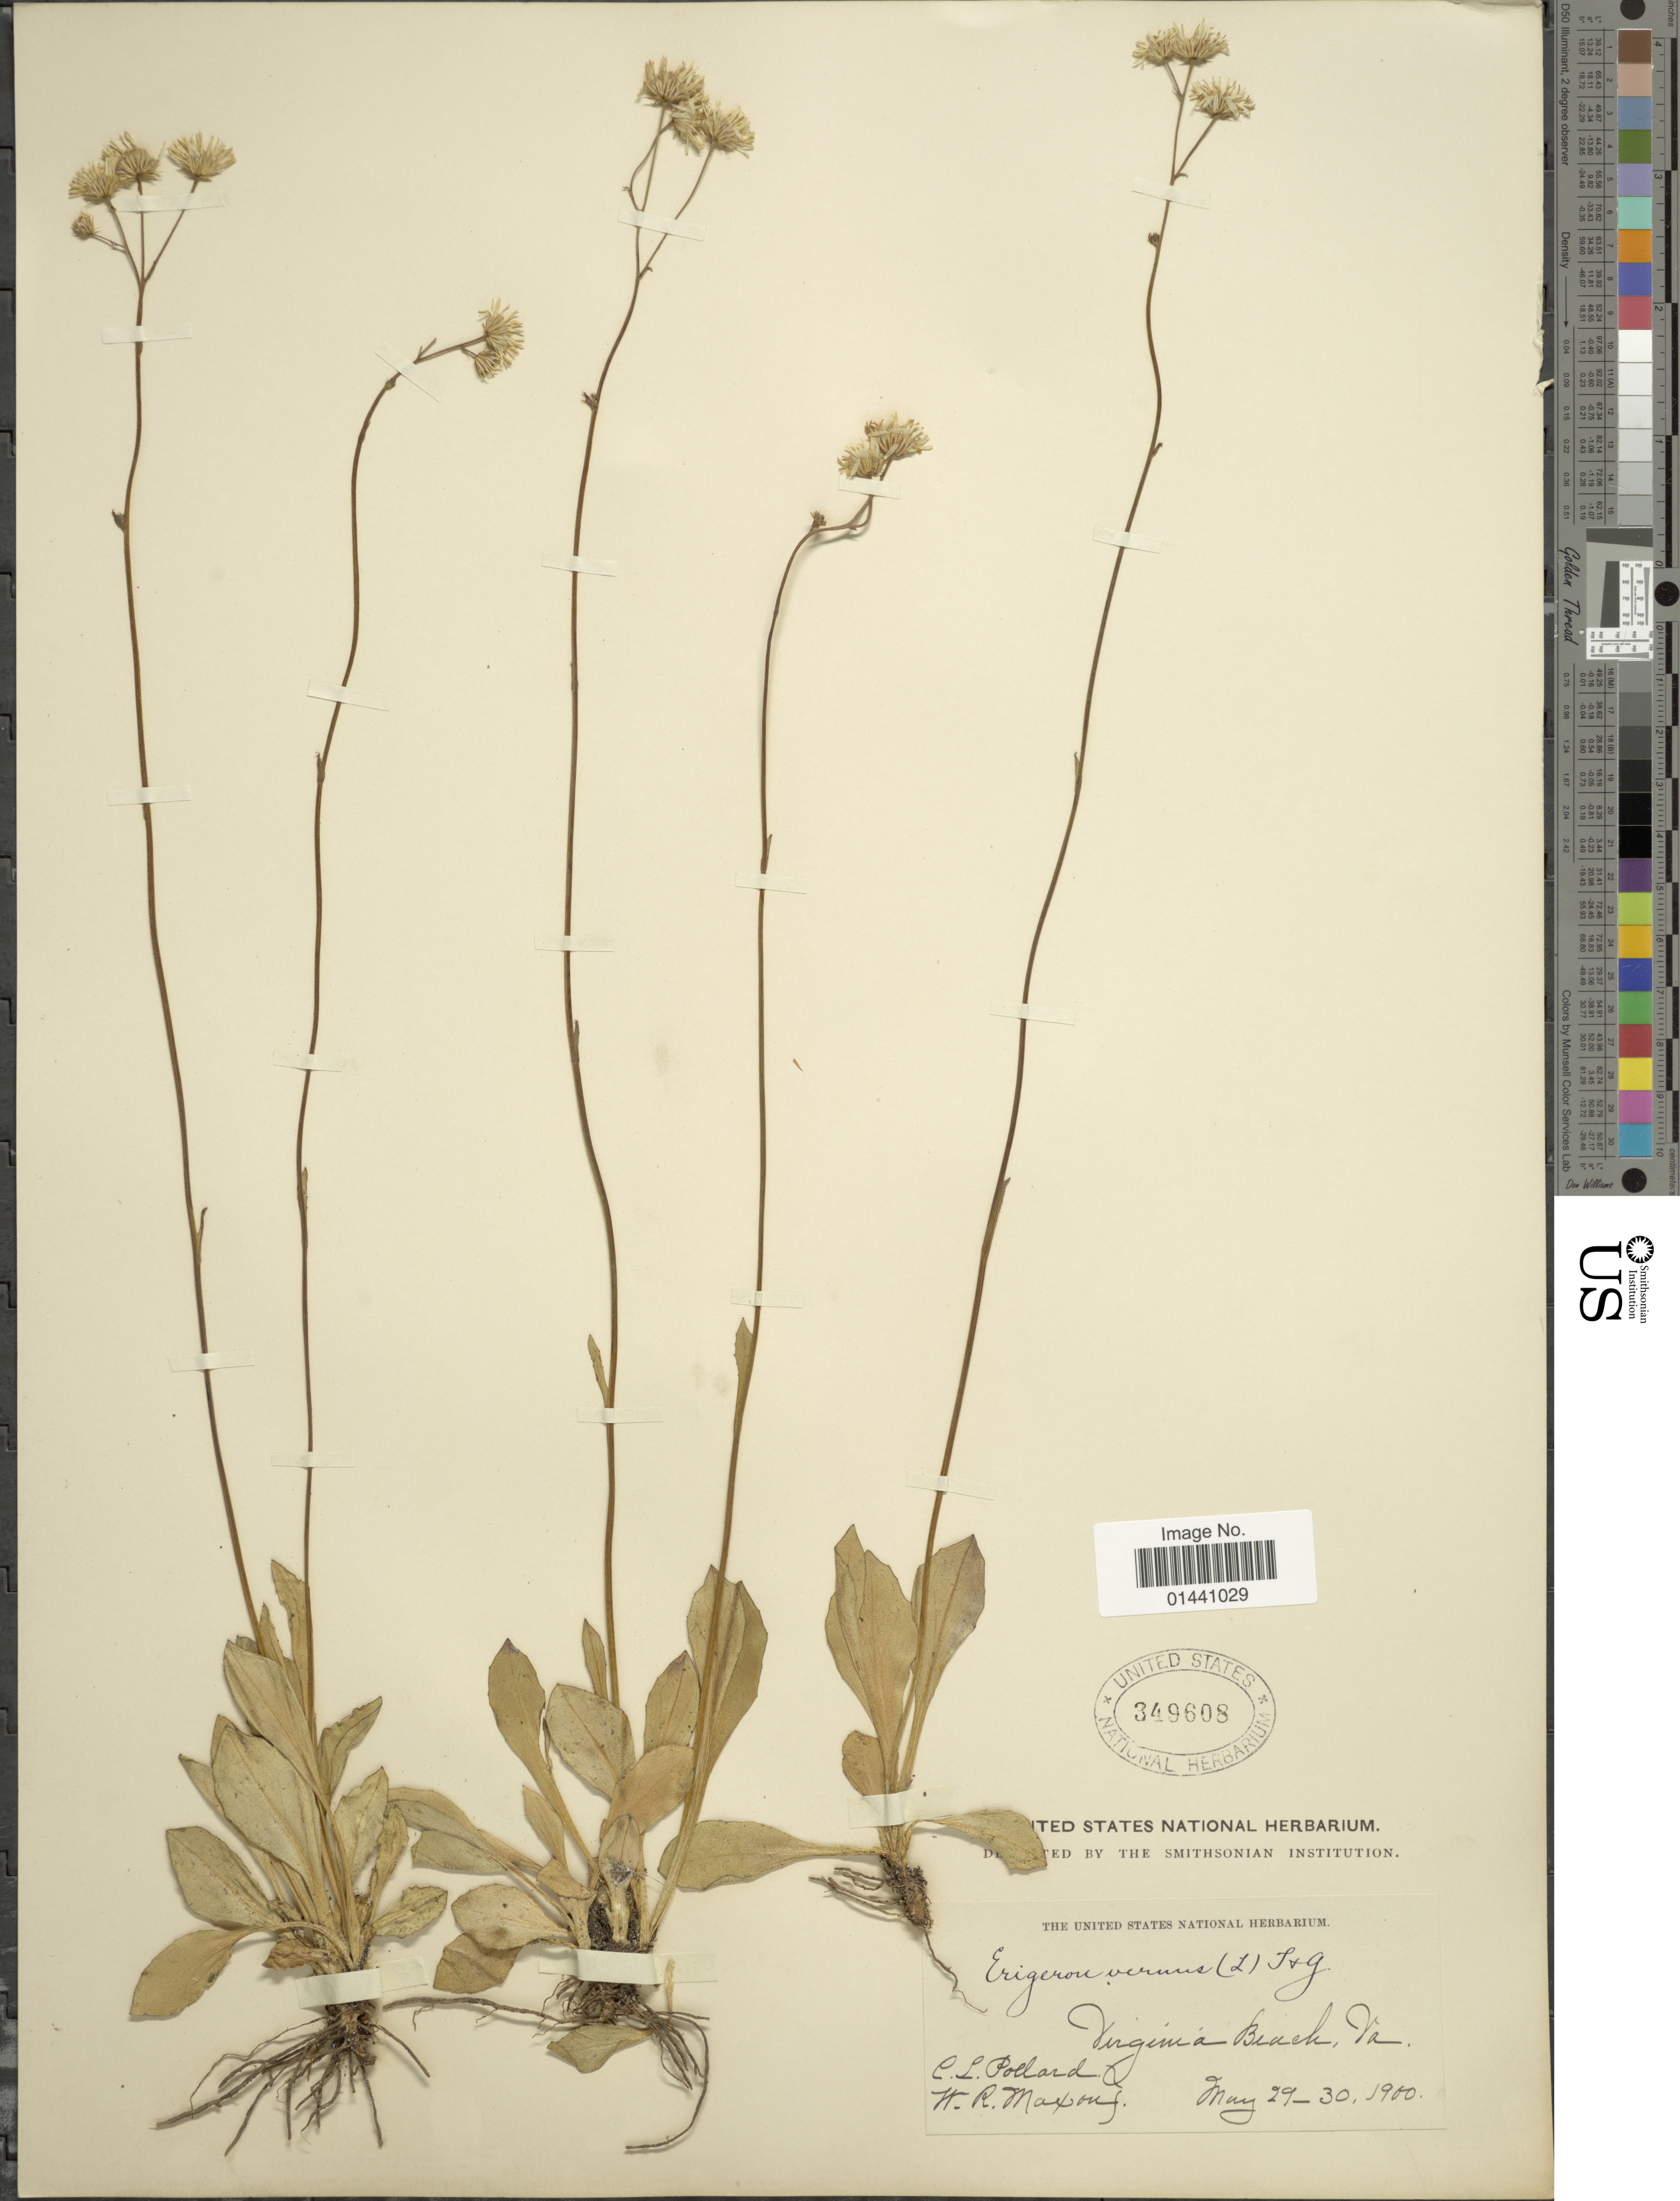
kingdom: Plantae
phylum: Tracheophyta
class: Magnoliopsida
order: Asterales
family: Asteraceae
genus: Erigeron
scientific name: Erigeron vernus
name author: (L.) Torr. & A. Gray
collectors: W. R. Maxon & C. L. Pollard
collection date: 1900-05-29/1900-05-30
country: United States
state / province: Virginia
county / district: City of Virginia Beach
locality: Virginia Beach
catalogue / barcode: US 349608